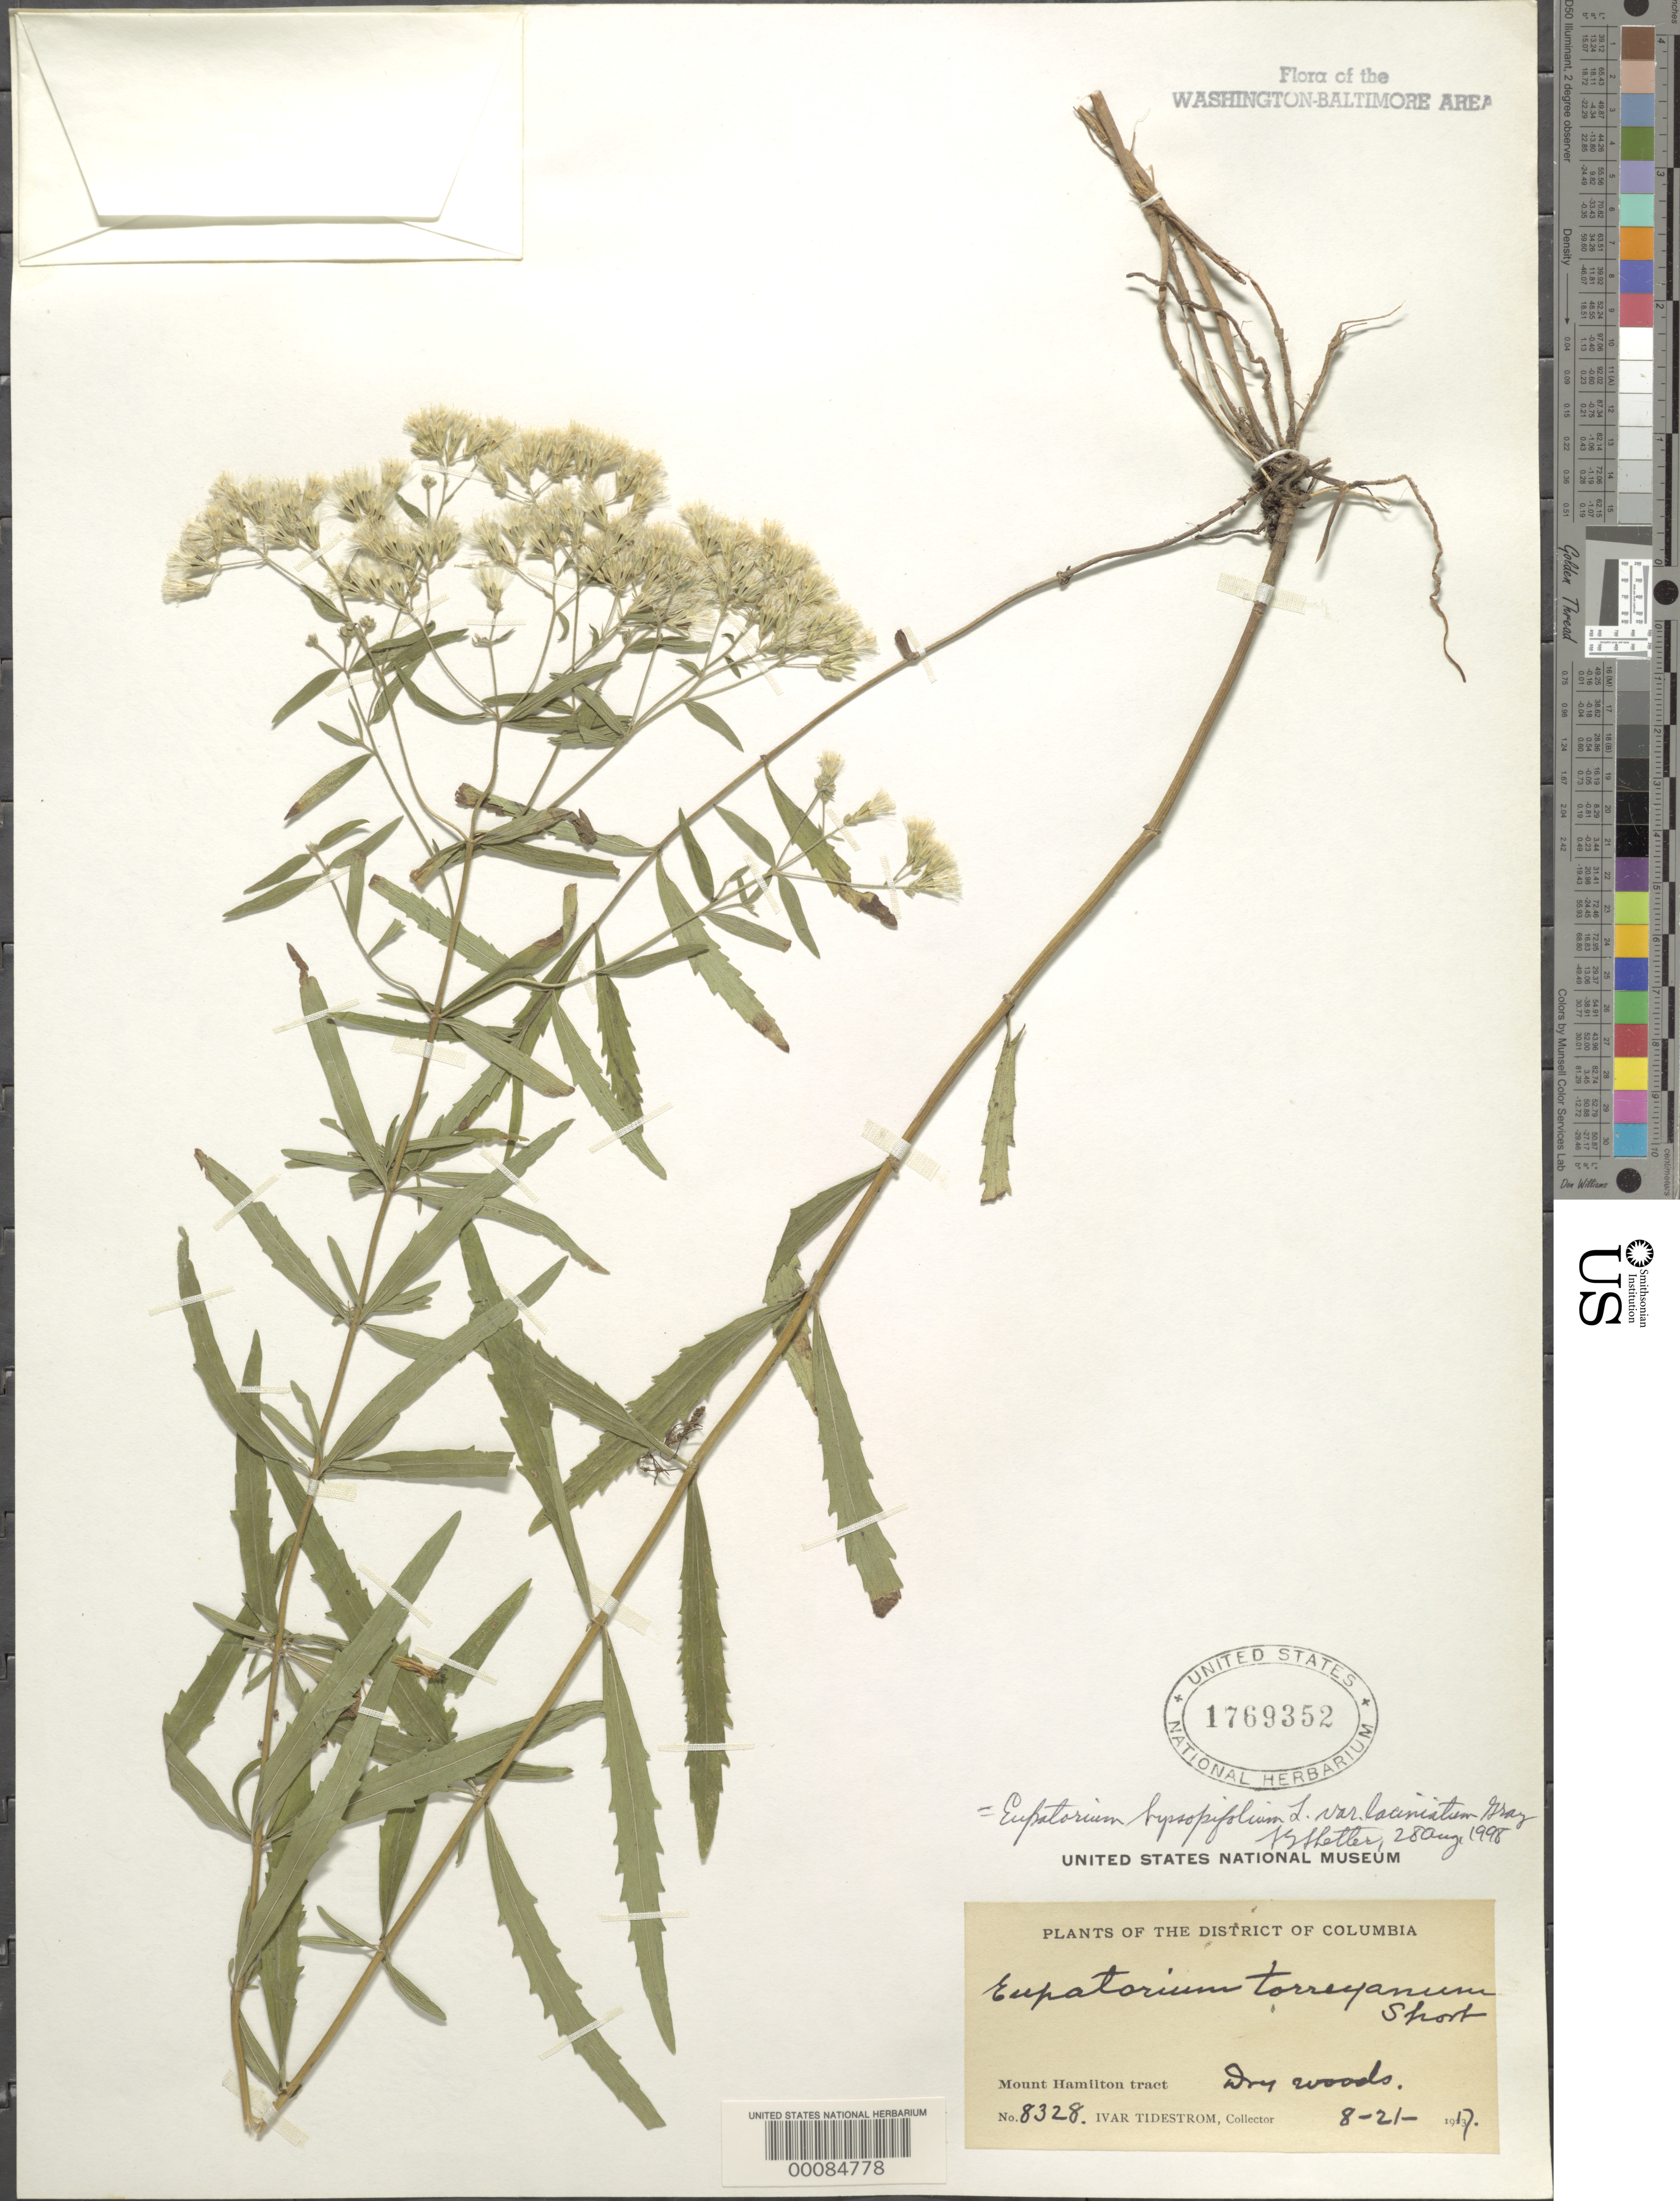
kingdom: Plantae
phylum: Tracheophyta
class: Magnoliopsida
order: Asterales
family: Asteraceae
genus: Eupatorium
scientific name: Eupatorium hyssopifolium var. laciniatum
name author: A. Gray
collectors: I. F. Tidestrom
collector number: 8328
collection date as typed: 21 Aug 1917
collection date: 1917-08-21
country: United States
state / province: District of Columbia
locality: Mount Hamilton Tract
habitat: Dry woods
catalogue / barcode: US 1769352